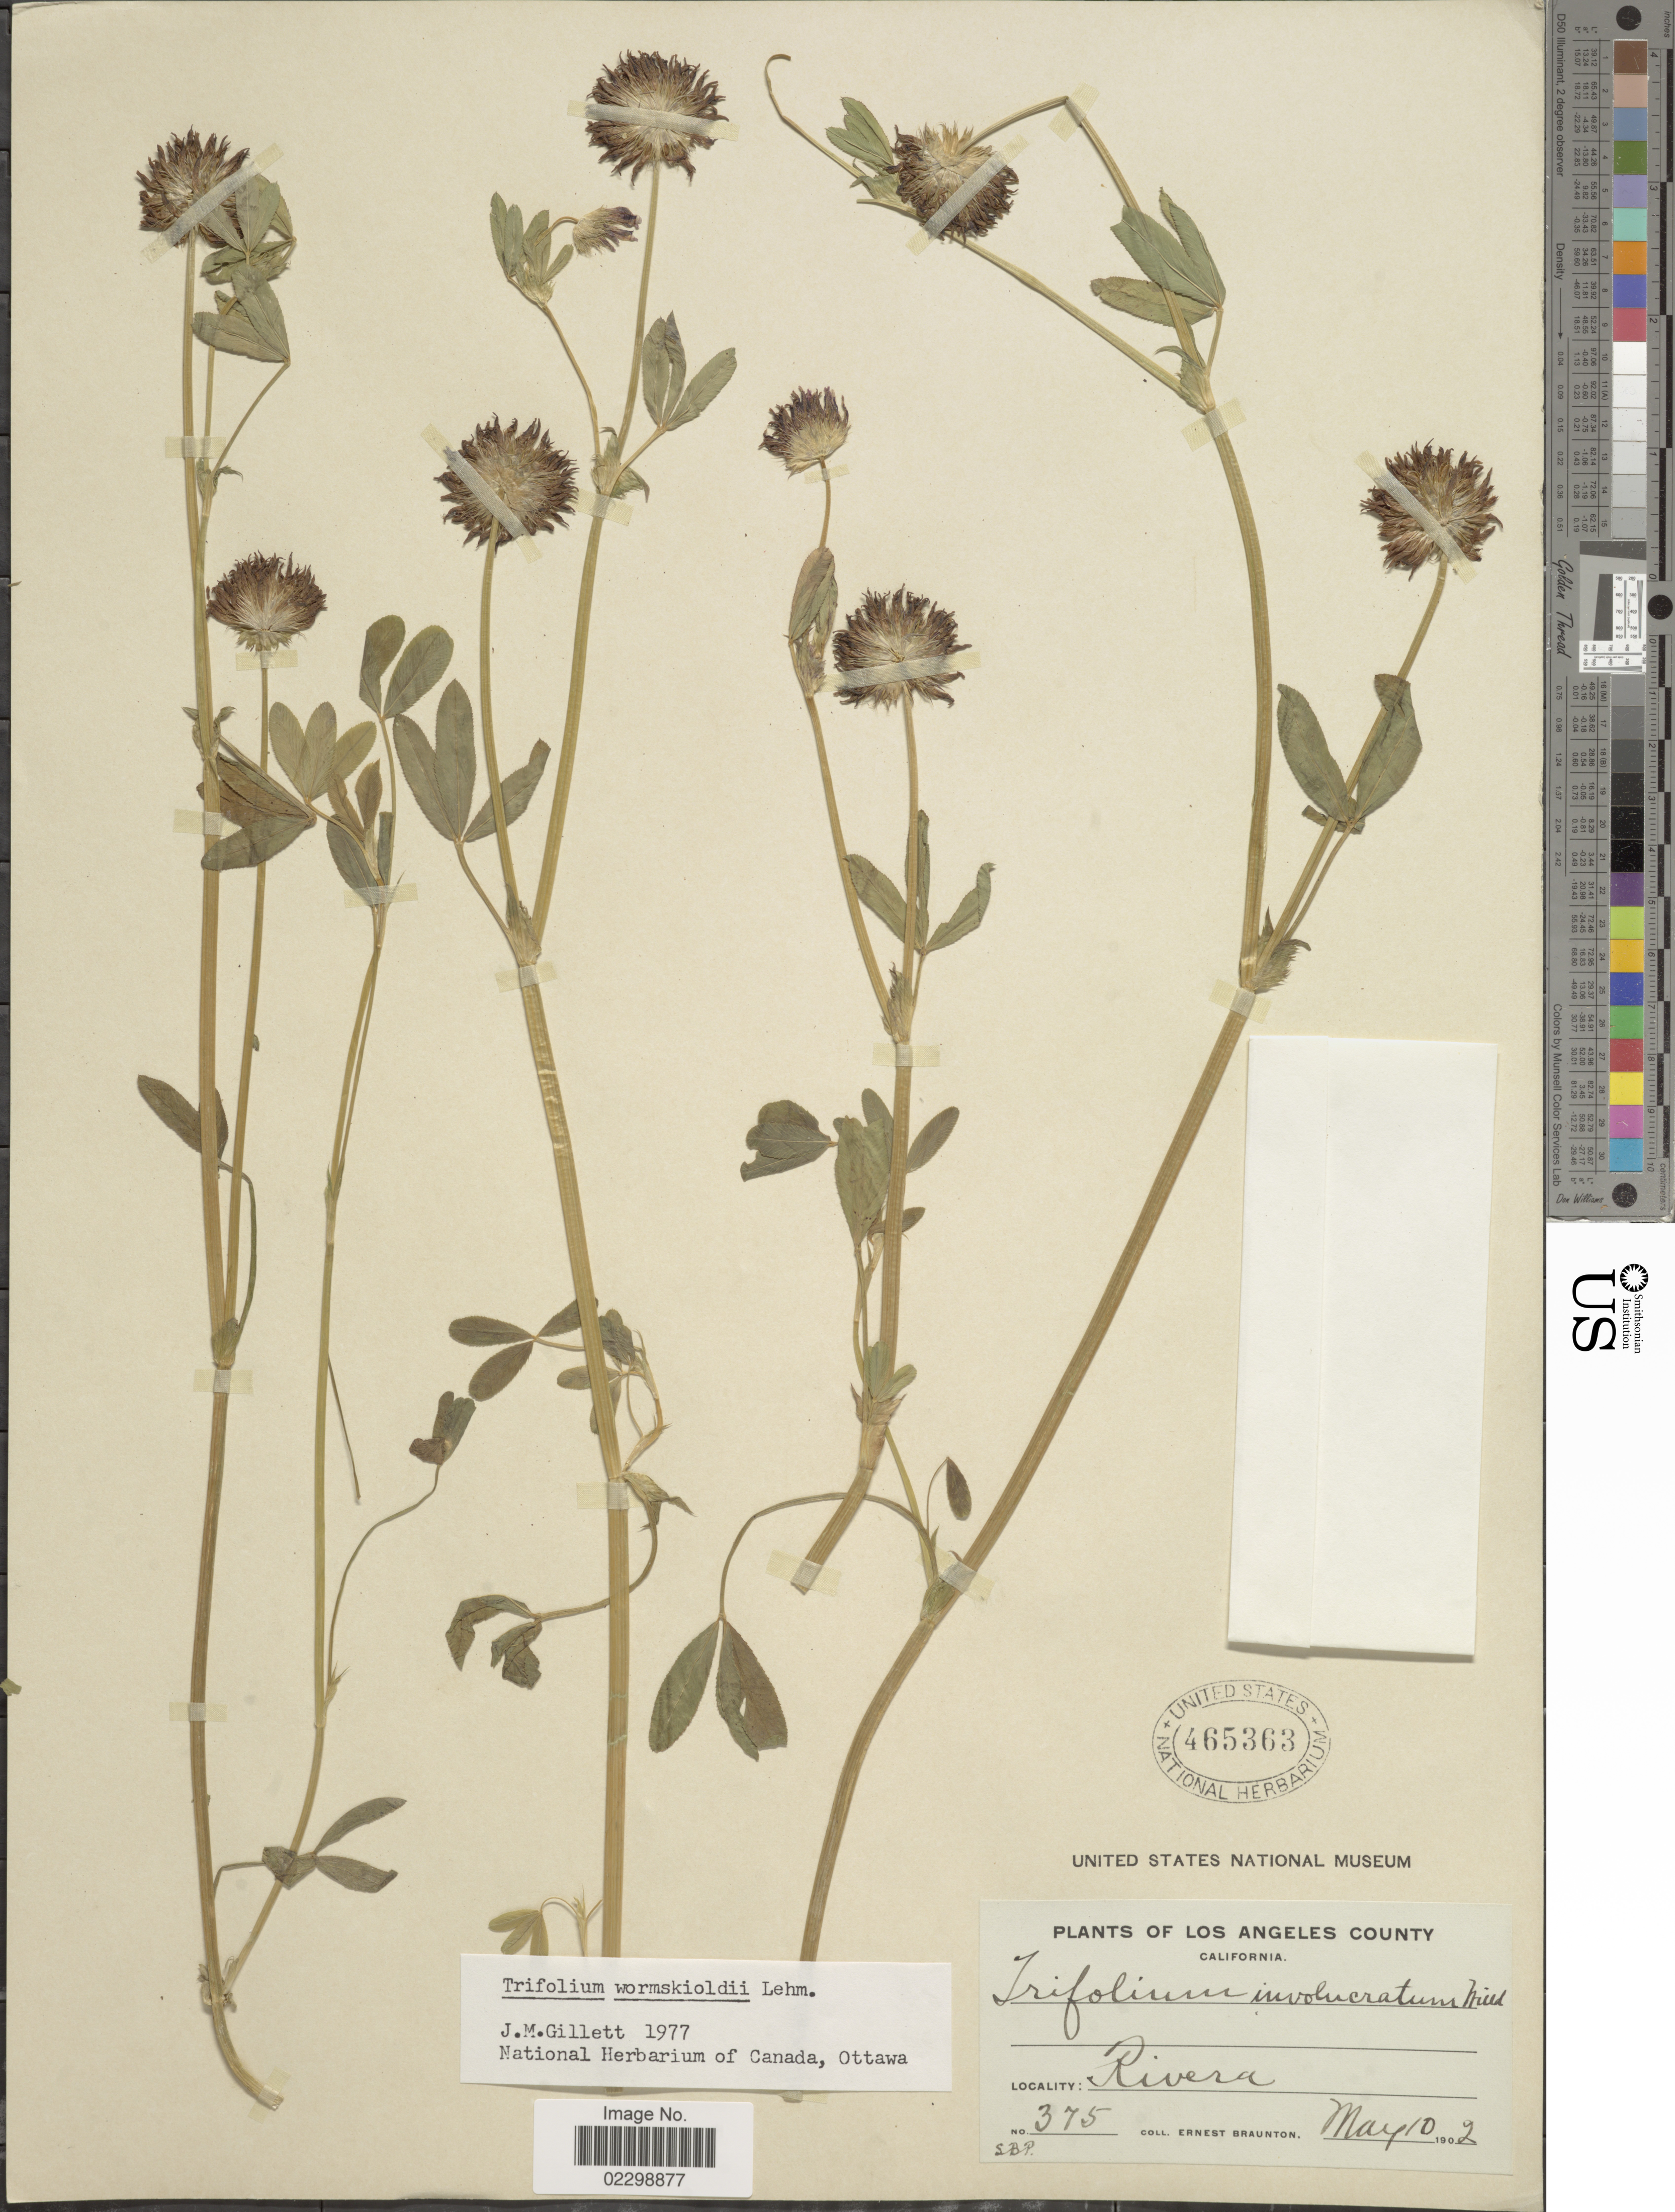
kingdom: Plantae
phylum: Tracheophyta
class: Magnoliopsida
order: Fabales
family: Fabaceae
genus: Trifolium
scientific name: Trifolium wormskioldii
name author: Lehm.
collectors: E. Braunton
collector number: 375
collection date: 1902-05-10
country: United States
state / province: California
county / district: Los Angeles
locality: Los Angeles County, Rivera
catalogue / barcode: US 465363